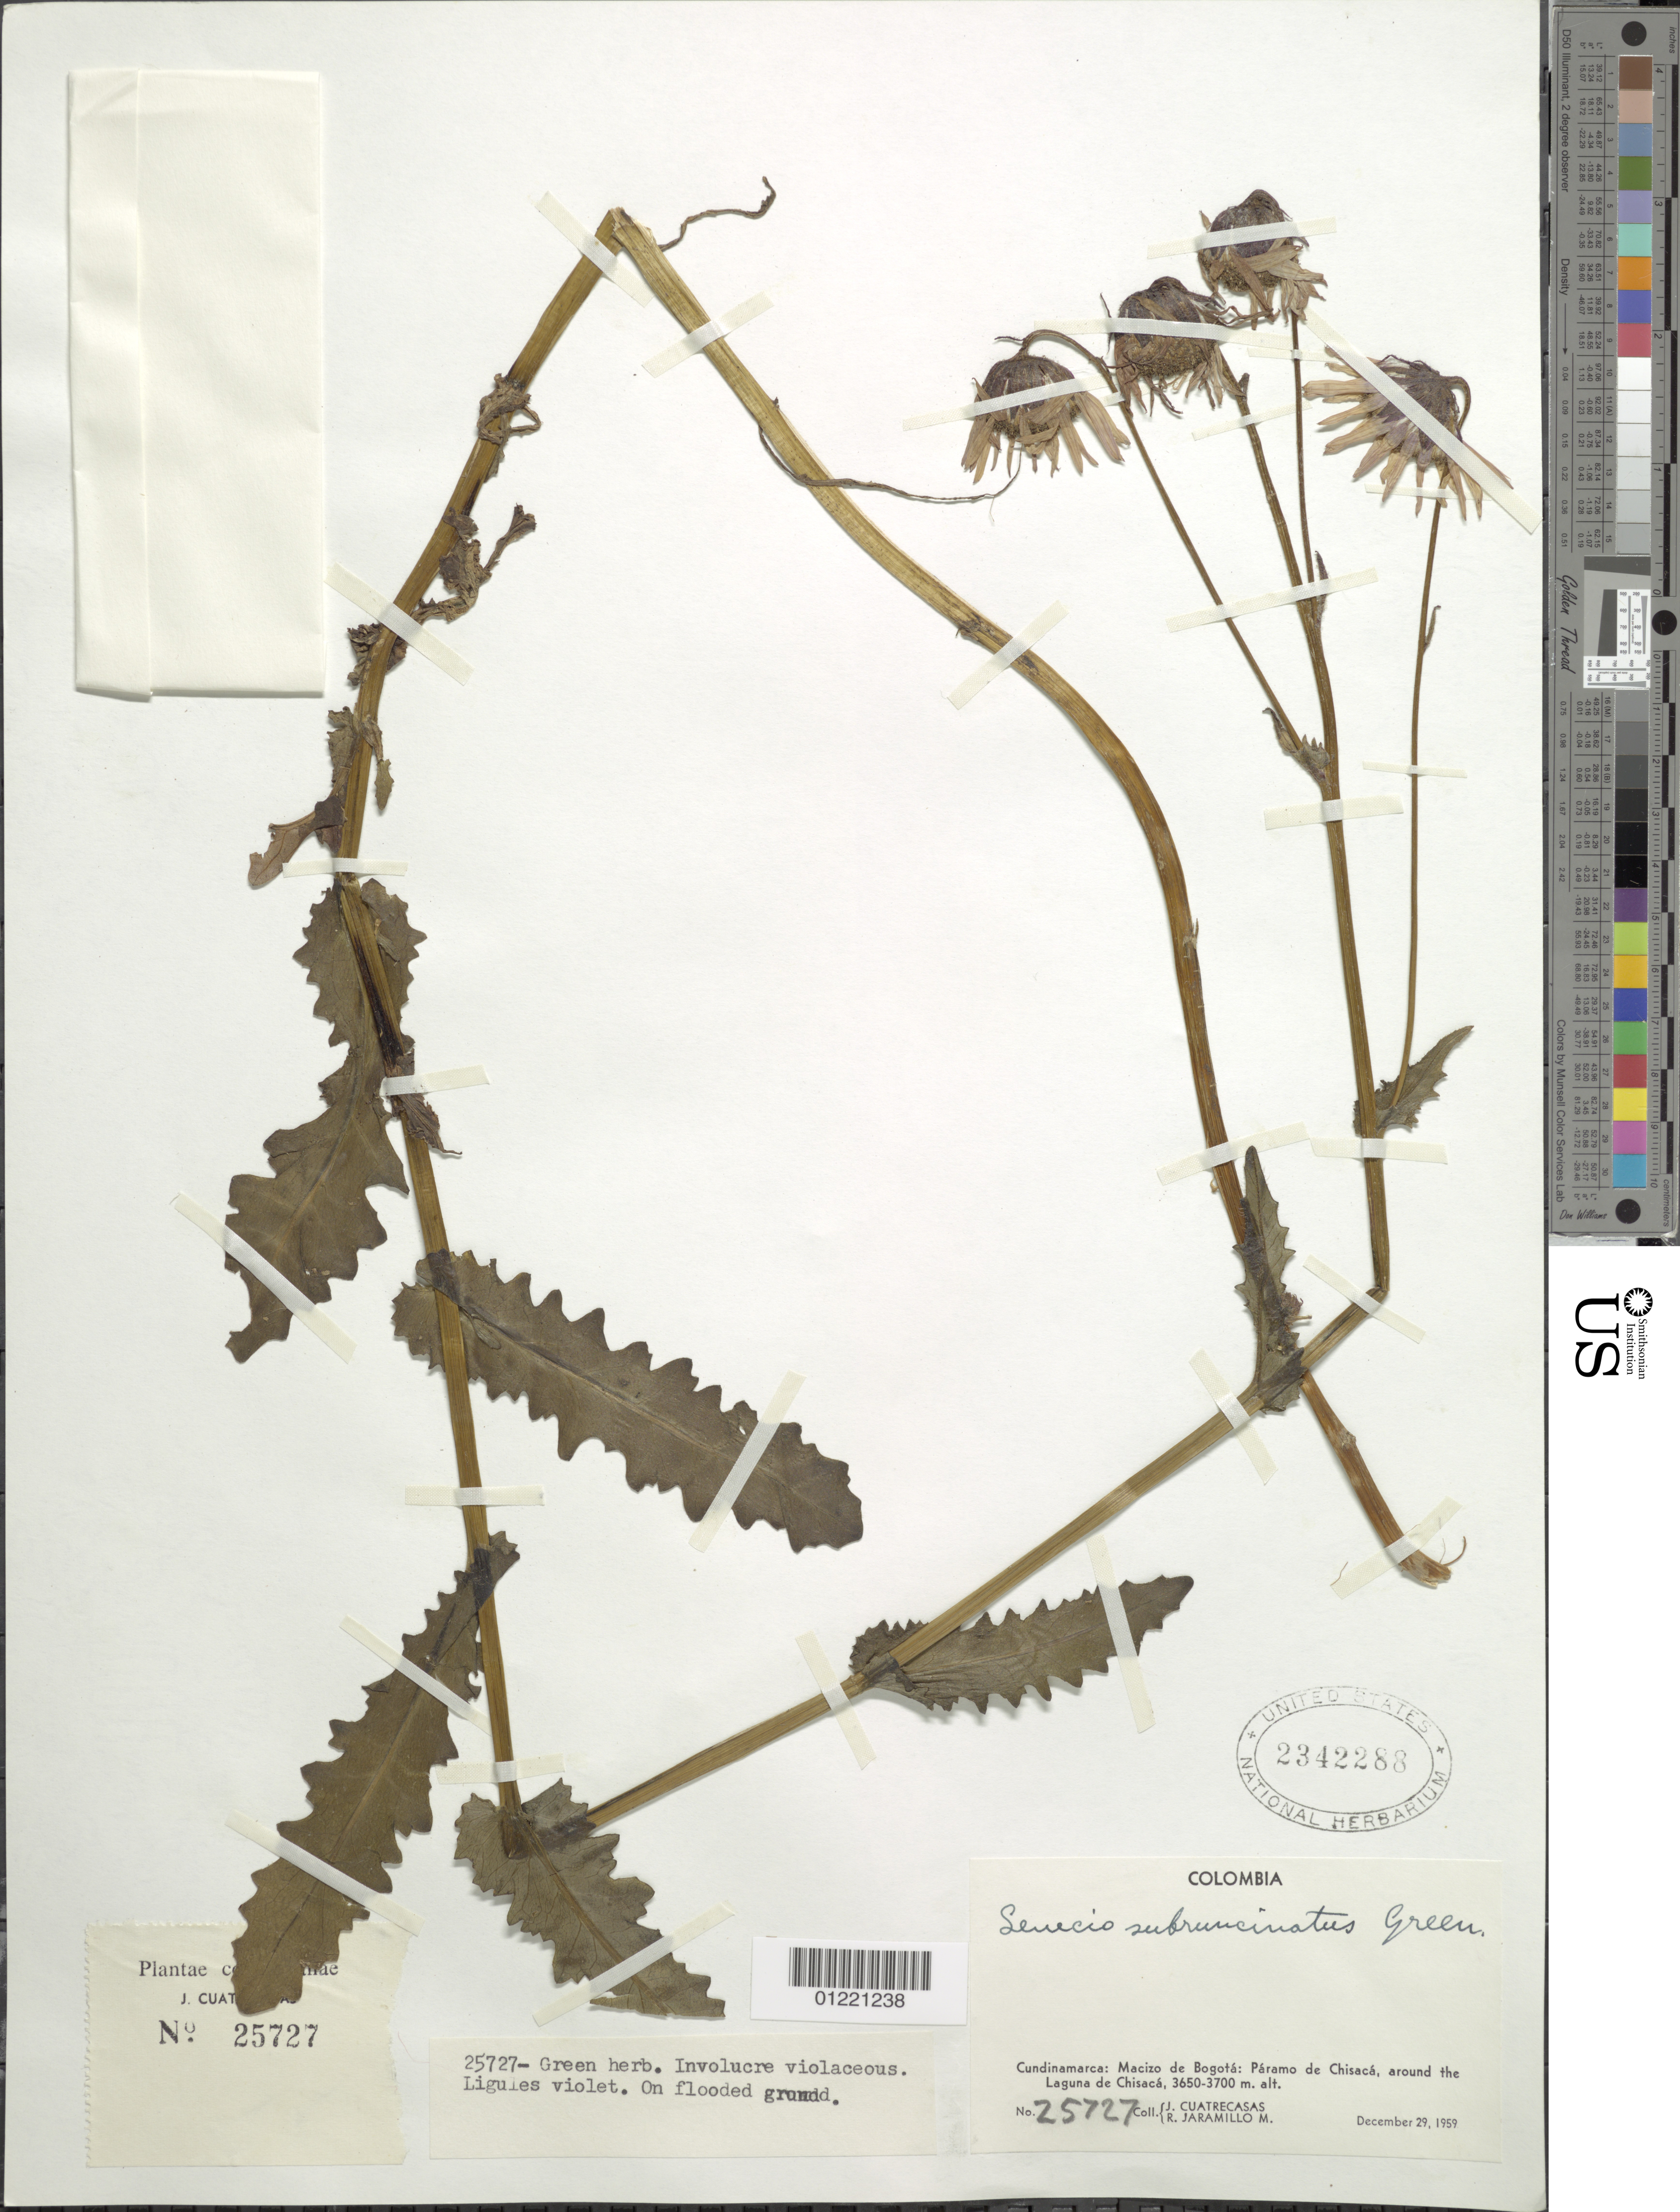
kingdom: Plantae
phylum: Tracheophyta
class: Magnoliopsida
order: Asterales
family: Asteraceae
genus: Senecio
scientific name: Senecio subruncinatus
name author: Greenm.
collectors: J. Cuatrecasas & R. Jaramillo M.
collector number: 25727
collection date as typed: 29 Dec 1959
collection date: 1959-12-29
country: Colombia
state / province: Cundinamarca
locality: Macizo de Bogotá, Páramo de Chisacá, around Laguna de Chisacá.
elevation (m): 3650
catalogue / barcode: US 2342288